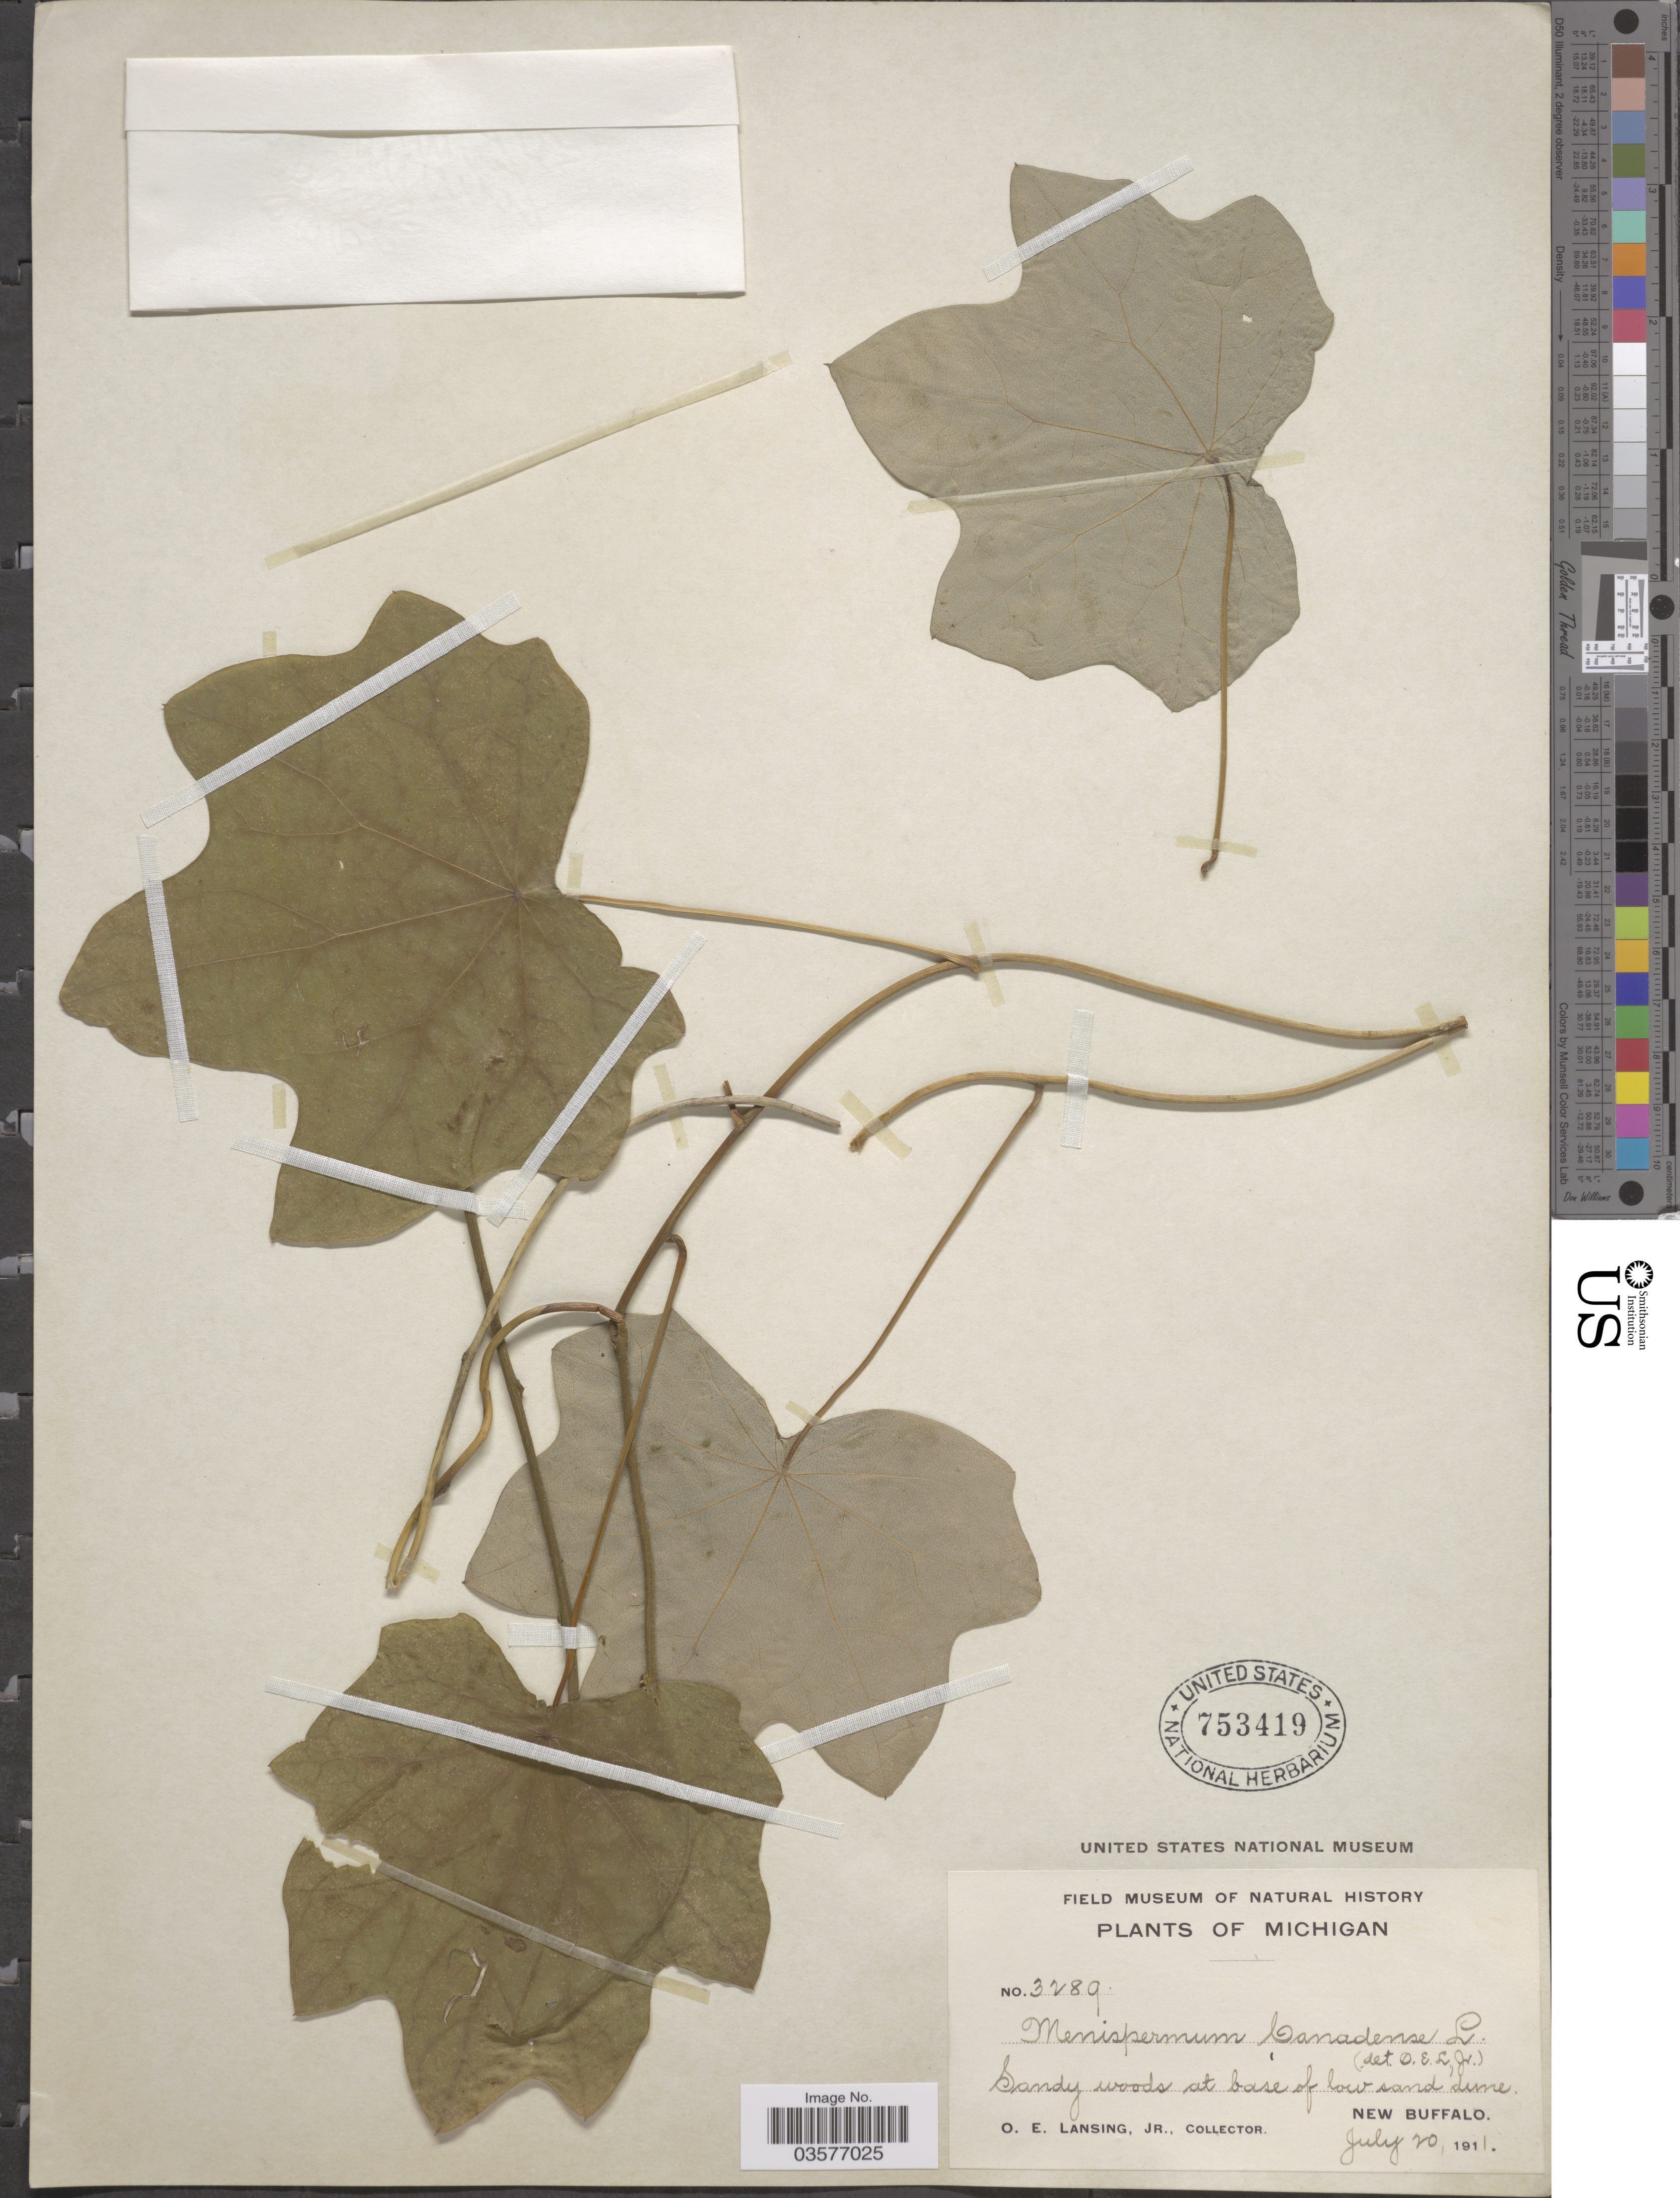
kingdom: Plantae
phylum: Tracheophyta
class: Magnoliopsida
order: Ranunculales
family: Menispermaceae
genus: Menispermum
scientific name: Menispermum canadense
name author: L.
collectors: O. Lansing Jr.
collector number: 3289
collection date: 1911-07-20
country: United States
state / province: Michigan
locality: New Buffalo.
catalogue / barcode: US 753419